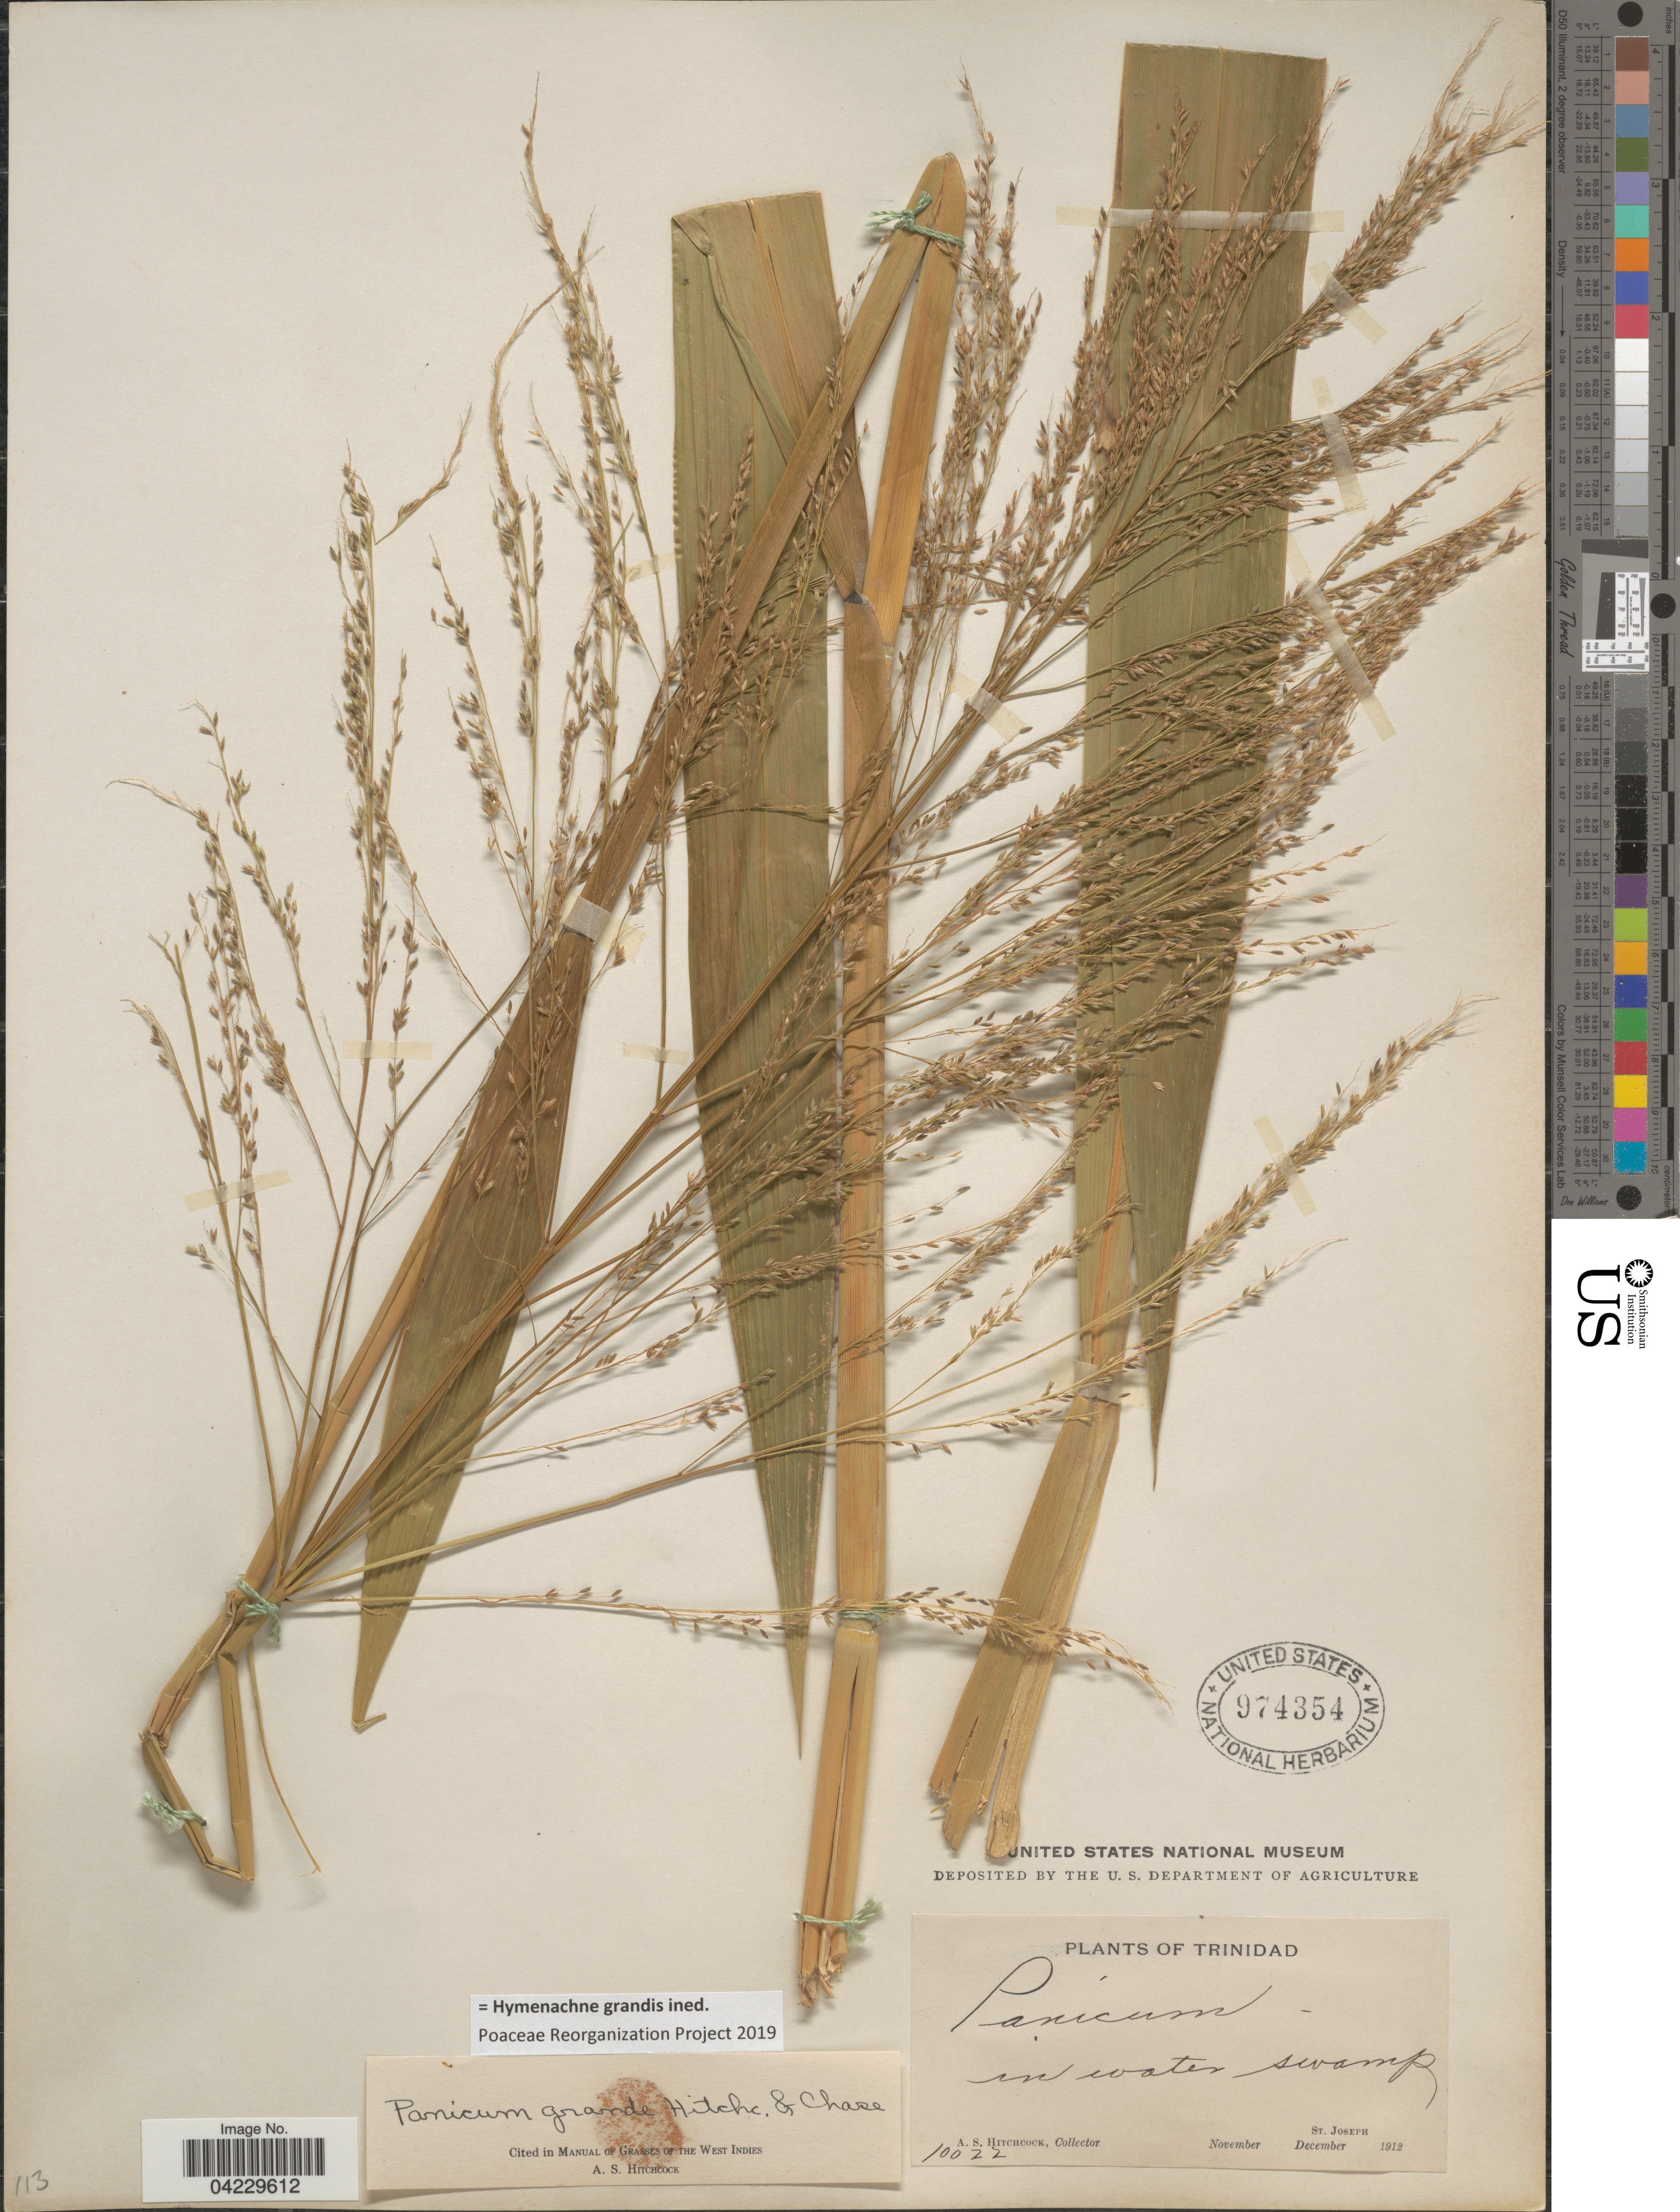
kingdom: Plantae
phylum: Tracheophyta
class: Liliopsida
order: Poales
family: Poaceae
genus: Hymenachne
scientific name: Hymenachne grandis ined. prp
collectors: A. S. Hitchcock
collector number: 10022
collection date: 1912-11/1912-12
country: Trinidad and Tobago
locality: Trinidad. St. Joseph.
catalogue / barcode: US 974354